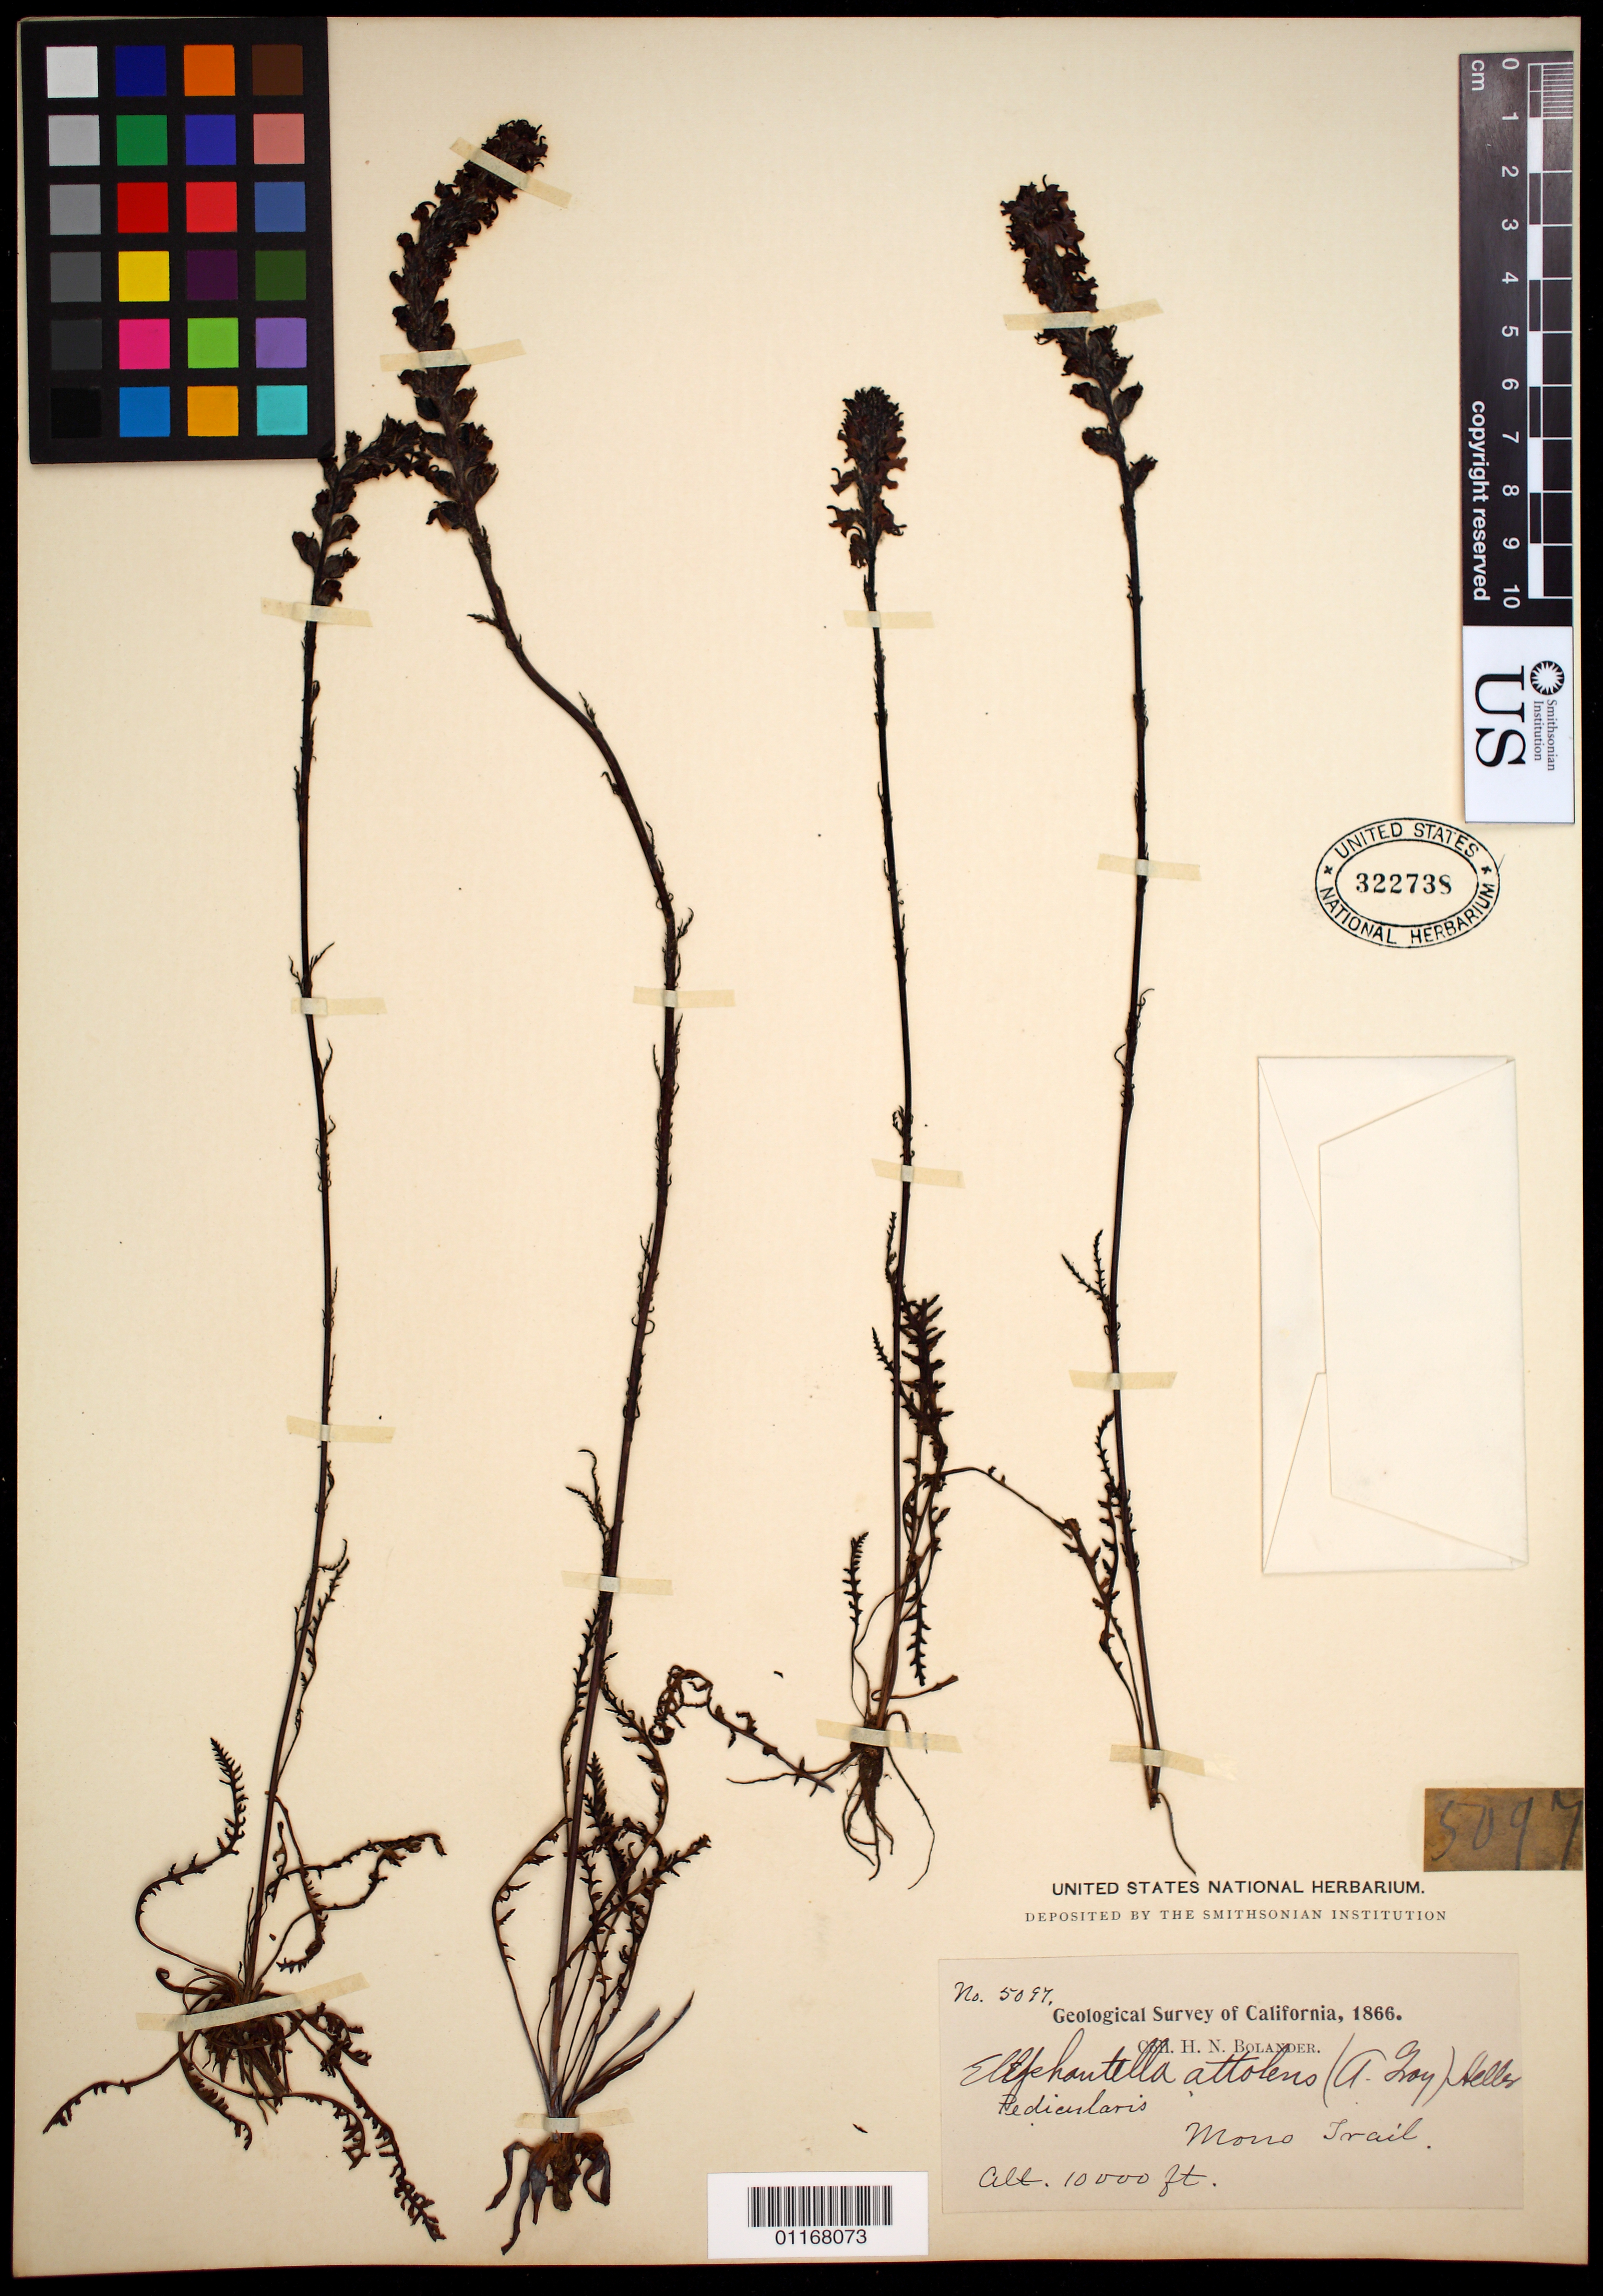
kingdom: Plantae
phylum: Tracheophyta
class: Magnoliopsida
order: Lamiales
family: Orobanchaceae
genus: Pedicularis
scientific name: Pedicularis attollens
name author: A. Gray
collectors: H. Bolander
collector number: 5097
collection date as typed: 1866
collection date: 1866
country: United States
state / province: California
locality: Mono Trail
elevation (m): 3048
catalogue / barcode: US 322738